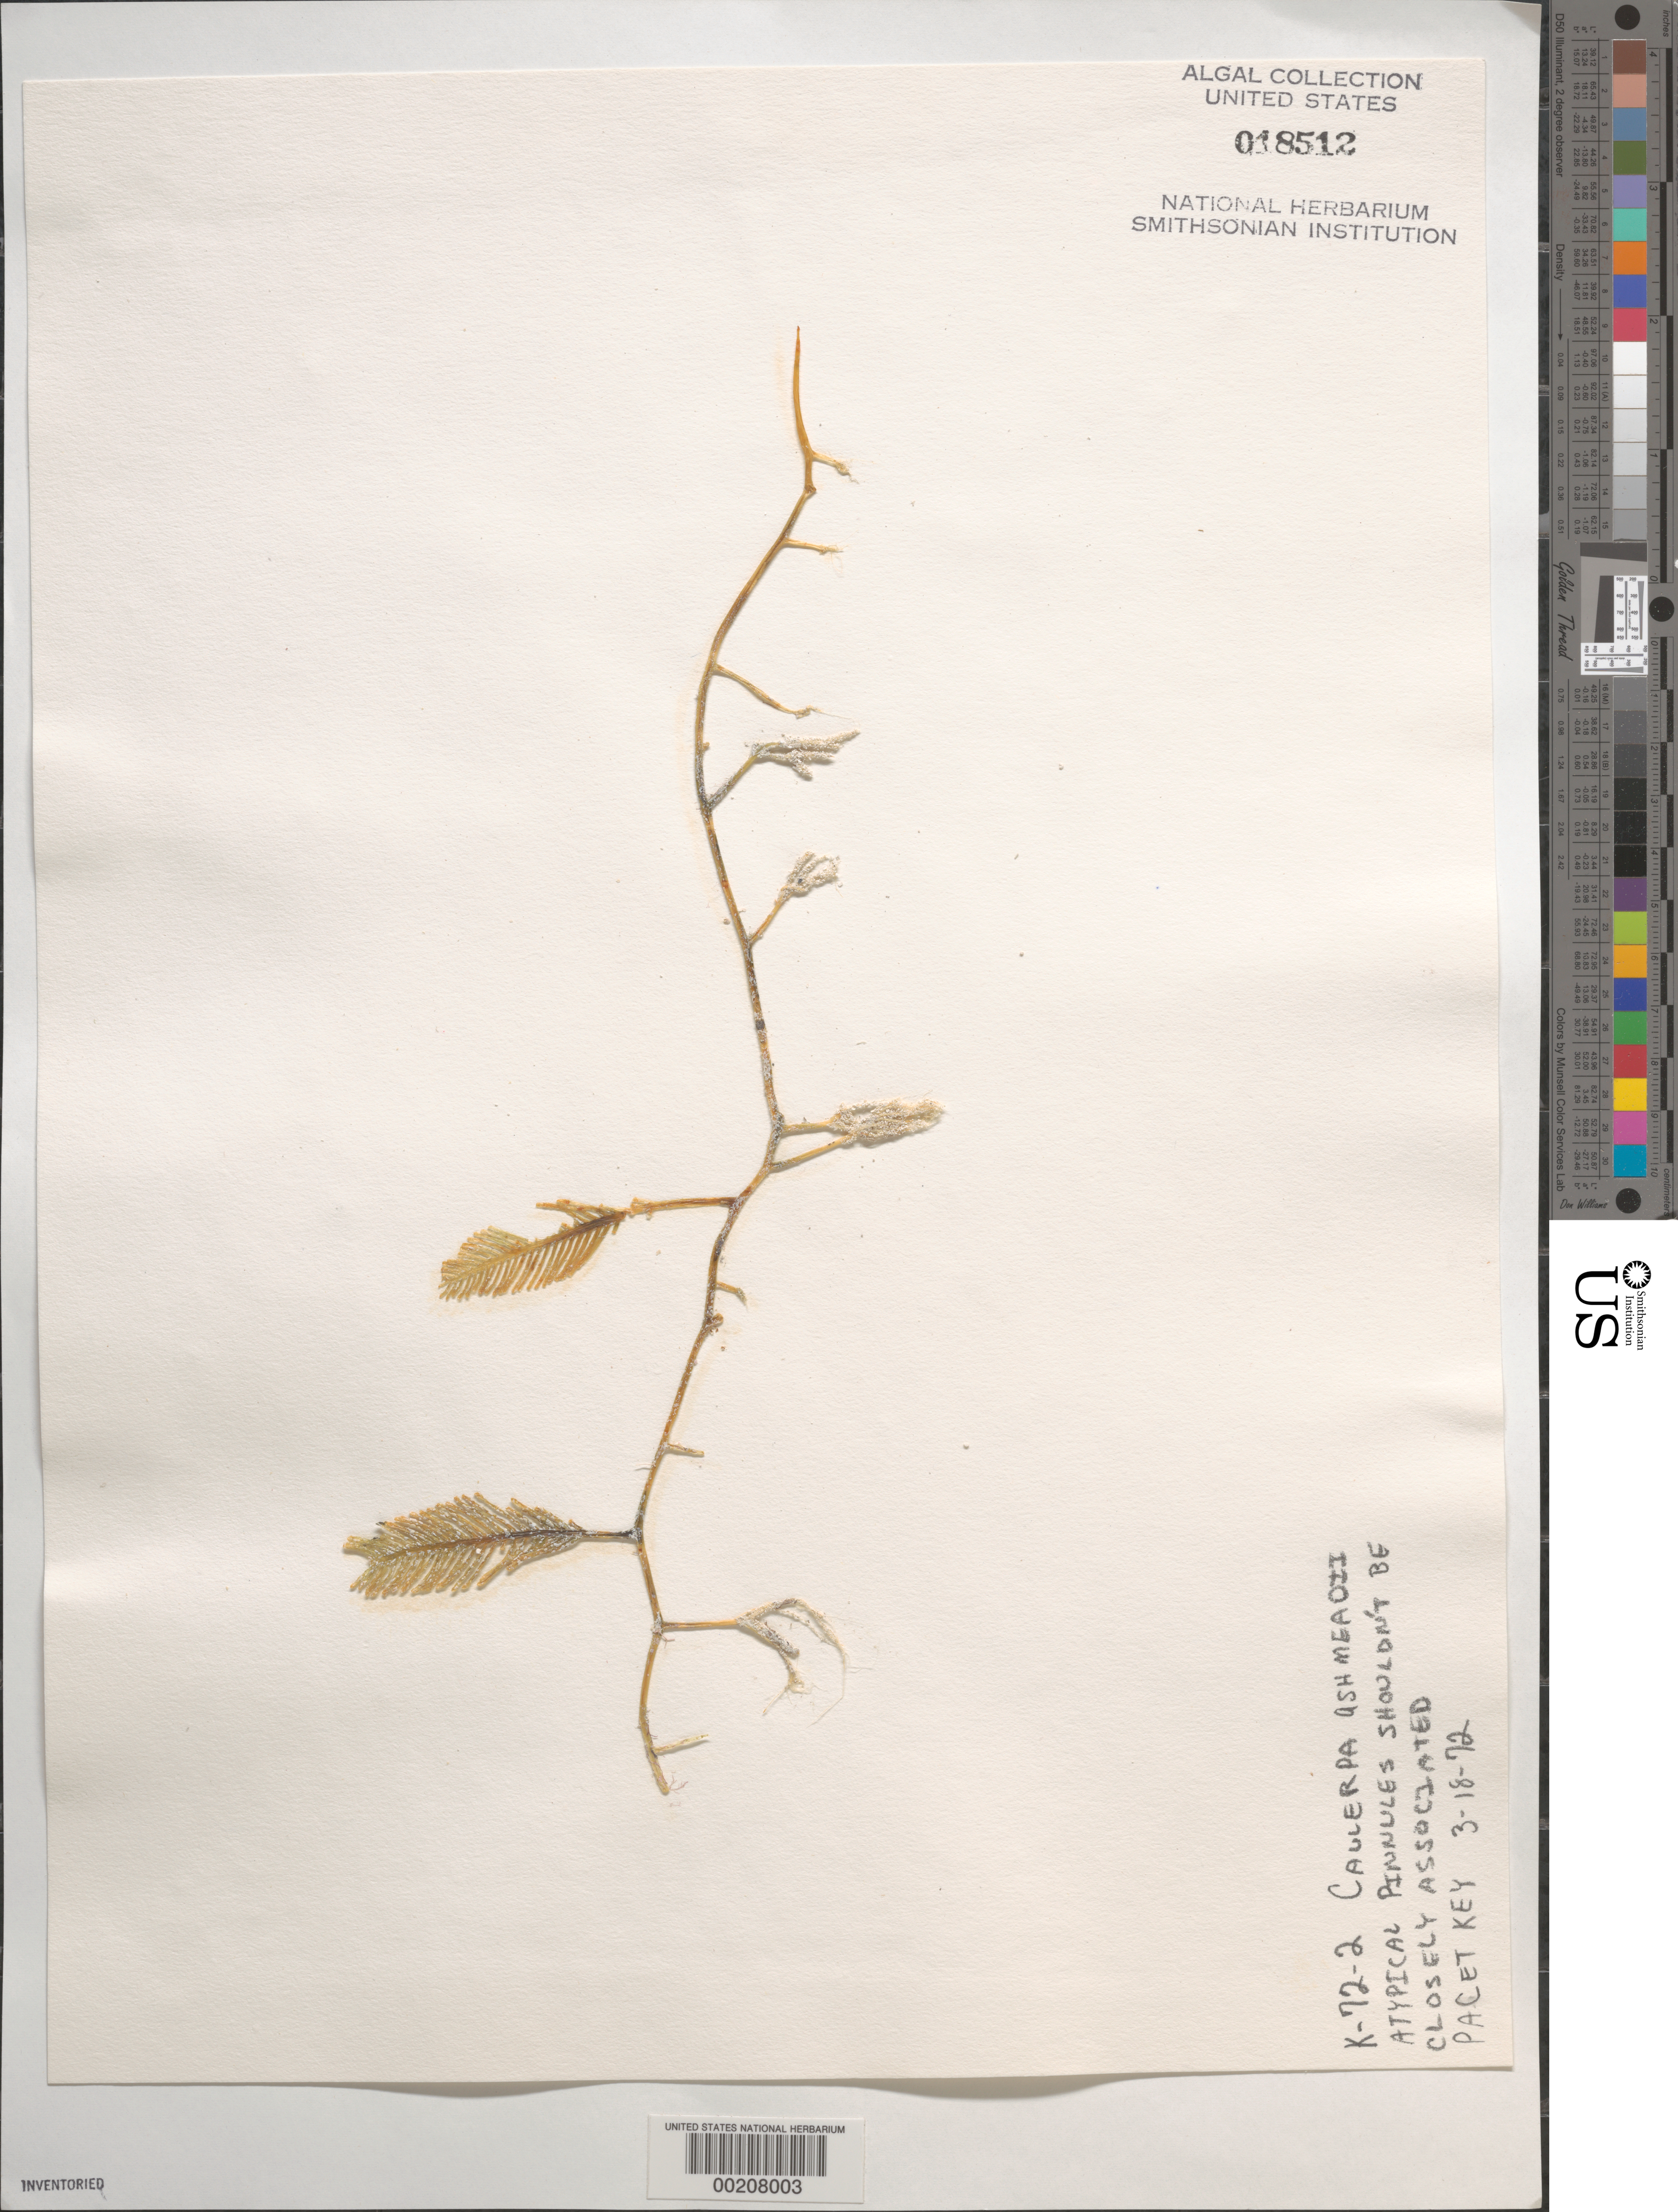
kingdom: Plantae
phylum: Chlorophyta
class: Ulvophyceae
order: Bryopsidales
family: Caulerpaceae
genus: Caulerpa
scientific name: Caulerpa ashmeadii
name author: Harv.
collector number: K-72-2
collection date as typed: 18 Mar 1972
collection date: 1972-03-18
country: United States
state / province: Florida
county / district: Monroe County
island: Pacet Key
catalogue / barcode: US 18512